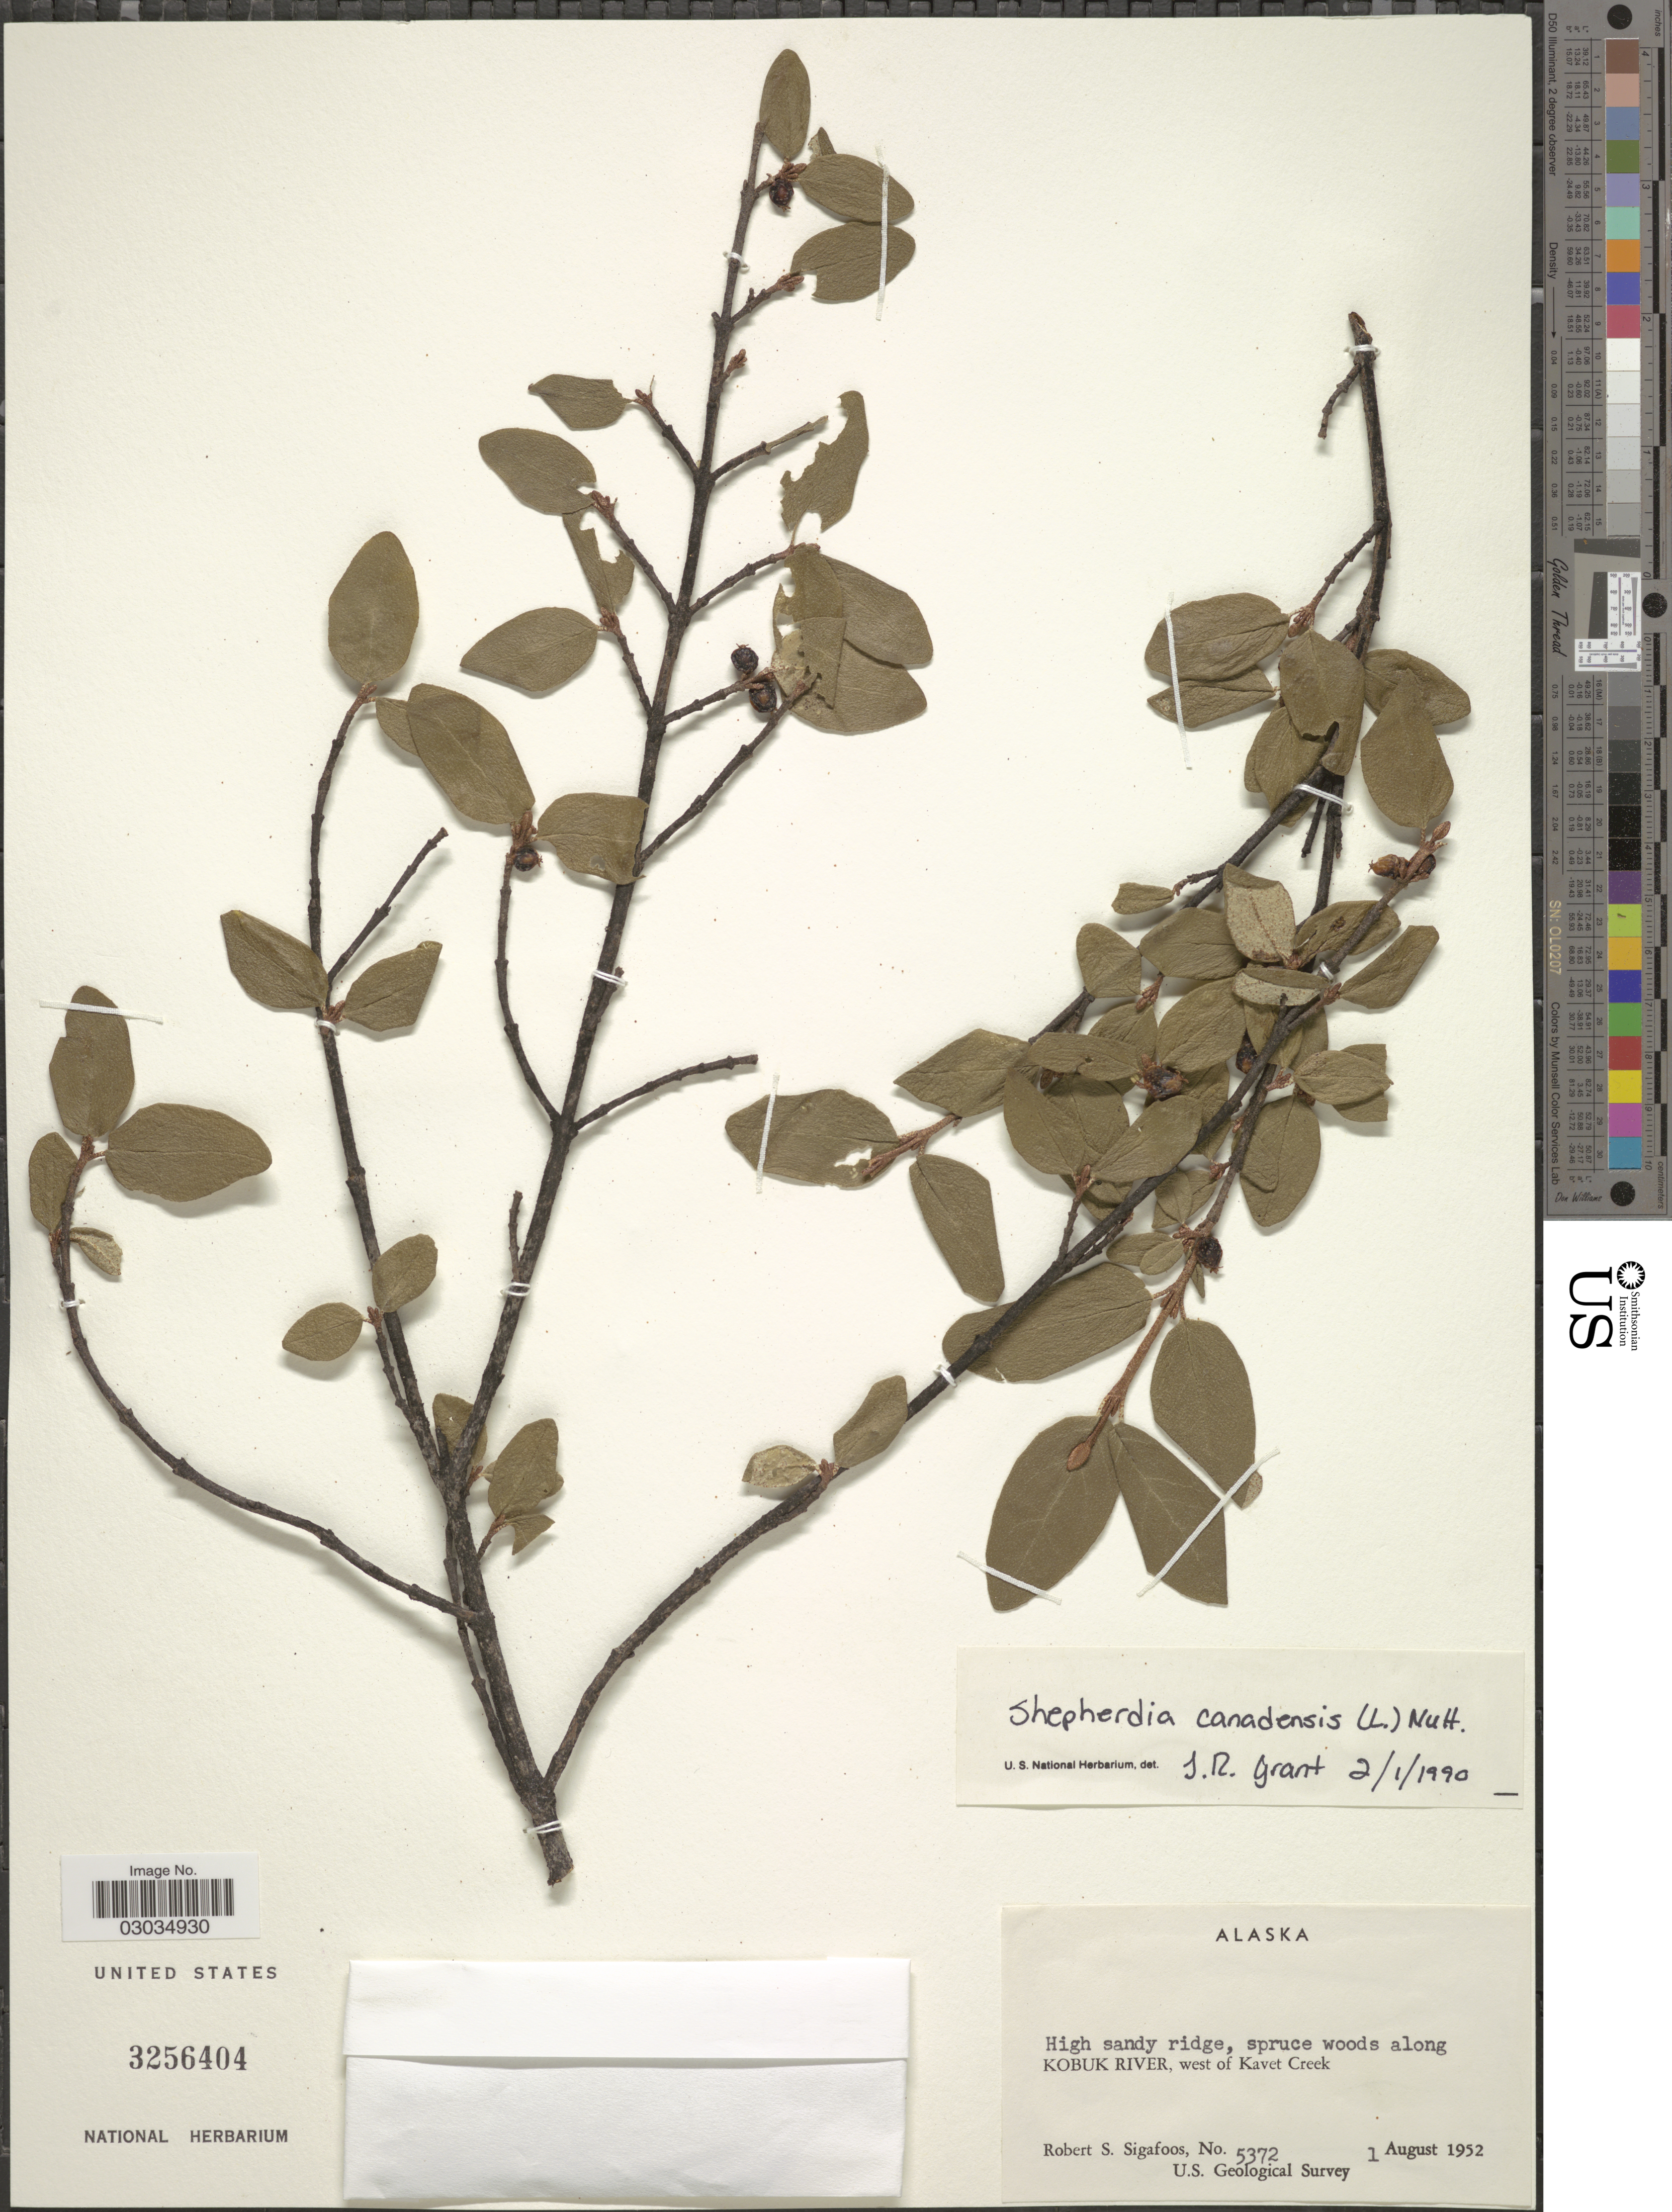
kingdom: Plantae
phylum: Tracheophyta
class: Magnoliopsida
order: Rosales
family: Elaeagnaceae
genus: Shepherdia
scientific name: Shepherdia canadensis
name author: (L.) Nutt.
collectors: R. Sigafoos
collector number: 5372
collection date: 1952-08-01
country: United States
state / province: Alaska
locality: High sandy ridge, spruce woods along, Kobuk River, west of Kavet Creek.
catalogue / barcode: US 3256404